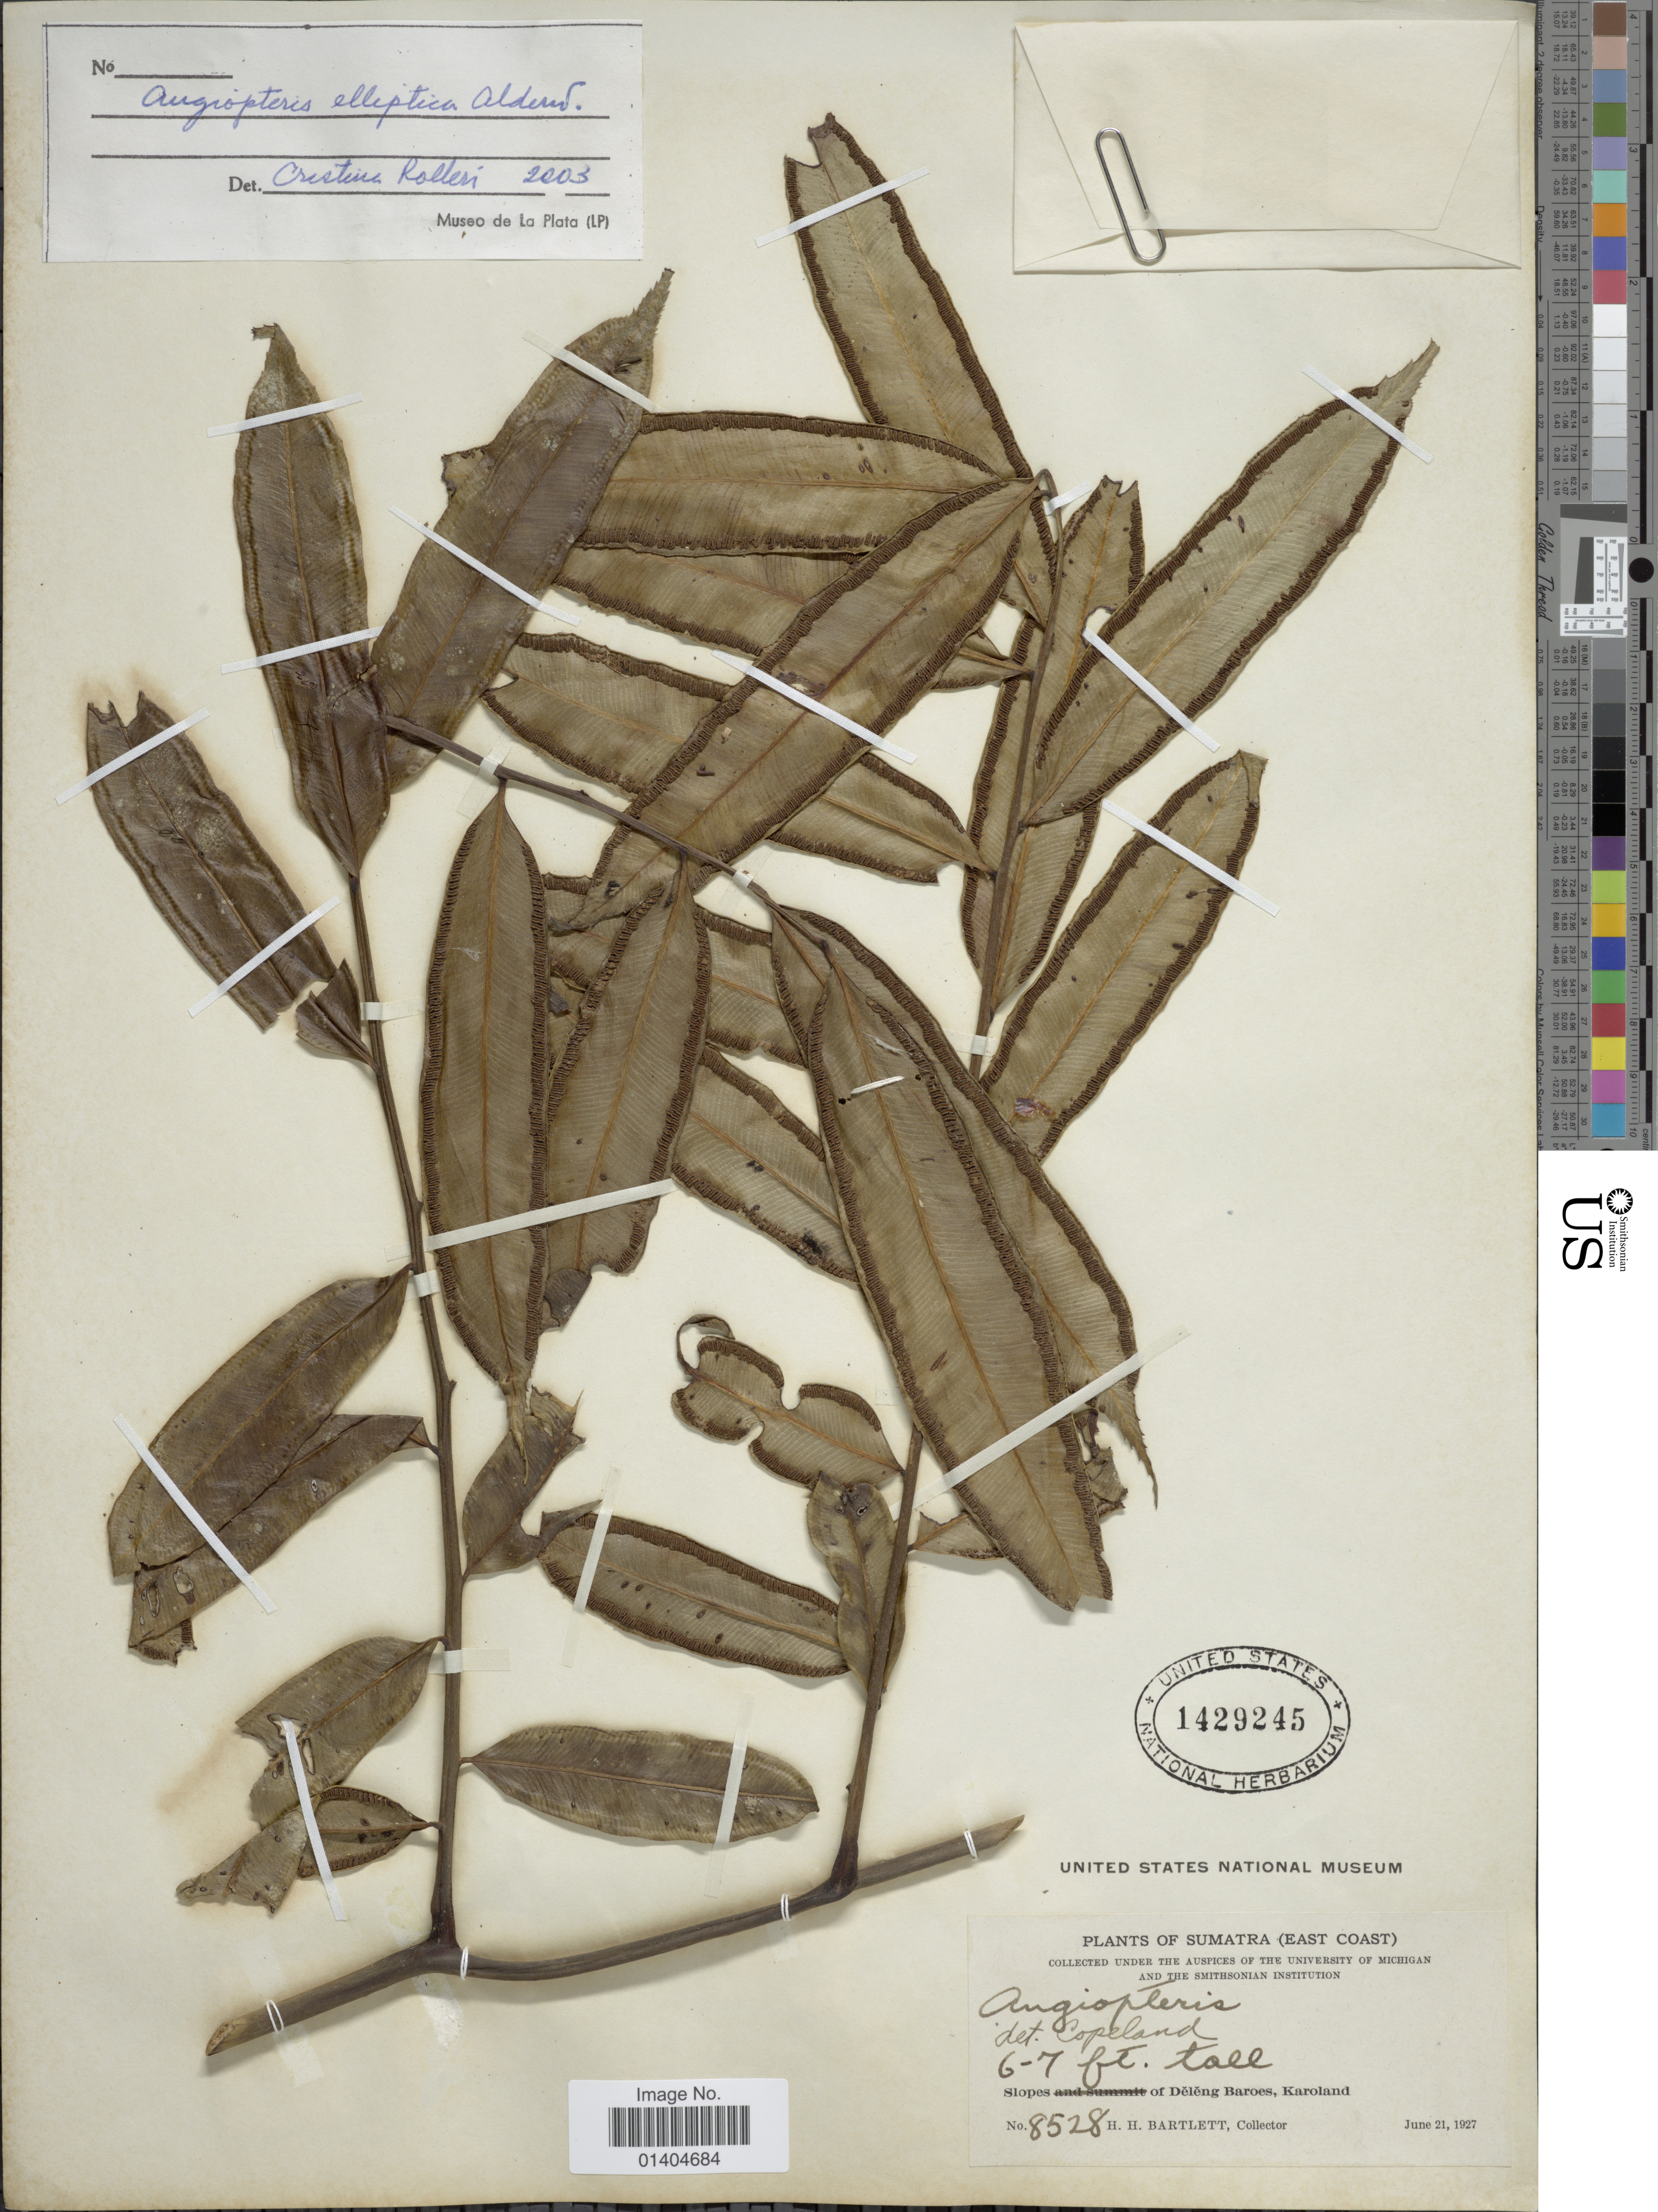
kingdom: Plantae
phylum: Tracheophyta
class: Polypodiopsida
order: Marattiales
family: Marattiaceae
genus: Angiopteris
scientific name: Angiopteris elliptica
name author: Alderw.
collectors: H. H. Bartlett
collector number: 8528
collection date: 1927-06-21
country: Indonesia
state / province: Sumatra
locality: Slopes of DEleng Baroes, Karoland. Sumatra (east coast)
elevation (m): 2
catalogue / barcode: US 1429245